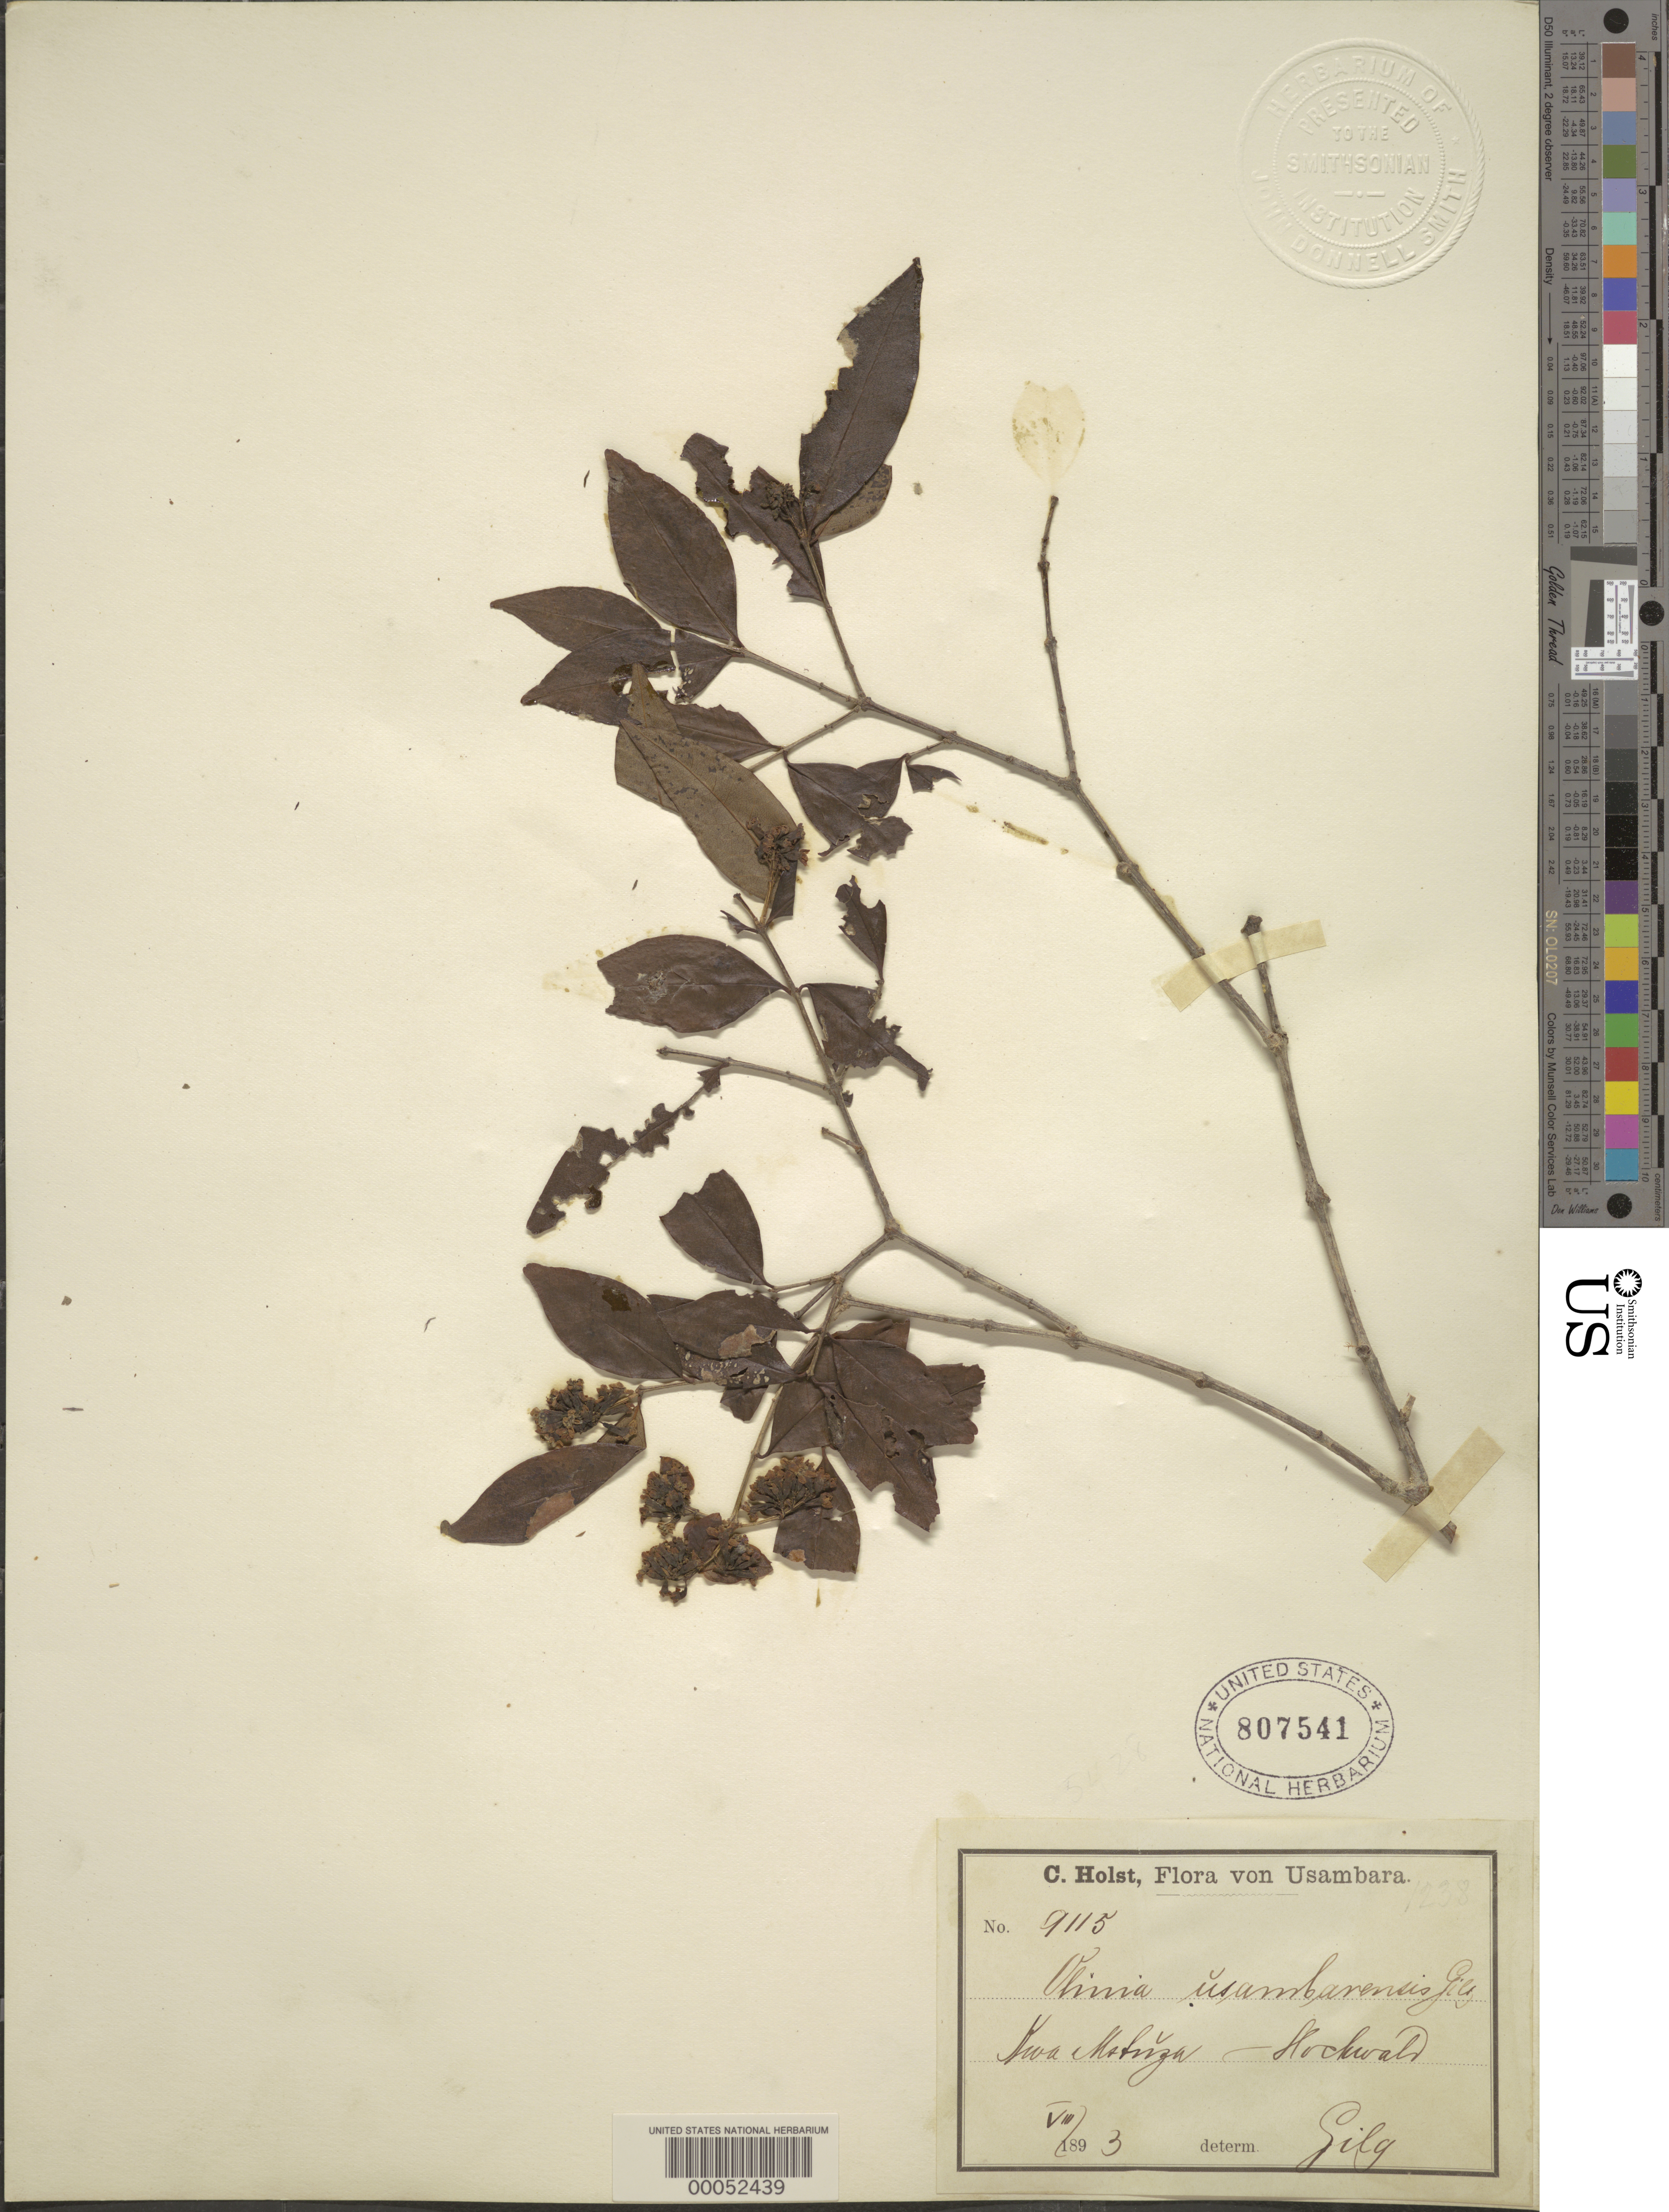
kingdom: Plantae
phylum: Tracheophyta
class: Magnoliopsida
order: Myrtales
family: Penaeaceae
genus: Olinia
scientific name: Olinia usambarensis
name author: Gilg ex Engl.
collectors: -- Gilg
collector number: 9115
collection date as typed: Aug 1983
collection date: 1983-08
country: Tanzania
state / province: Tanga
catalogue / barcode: US 807541